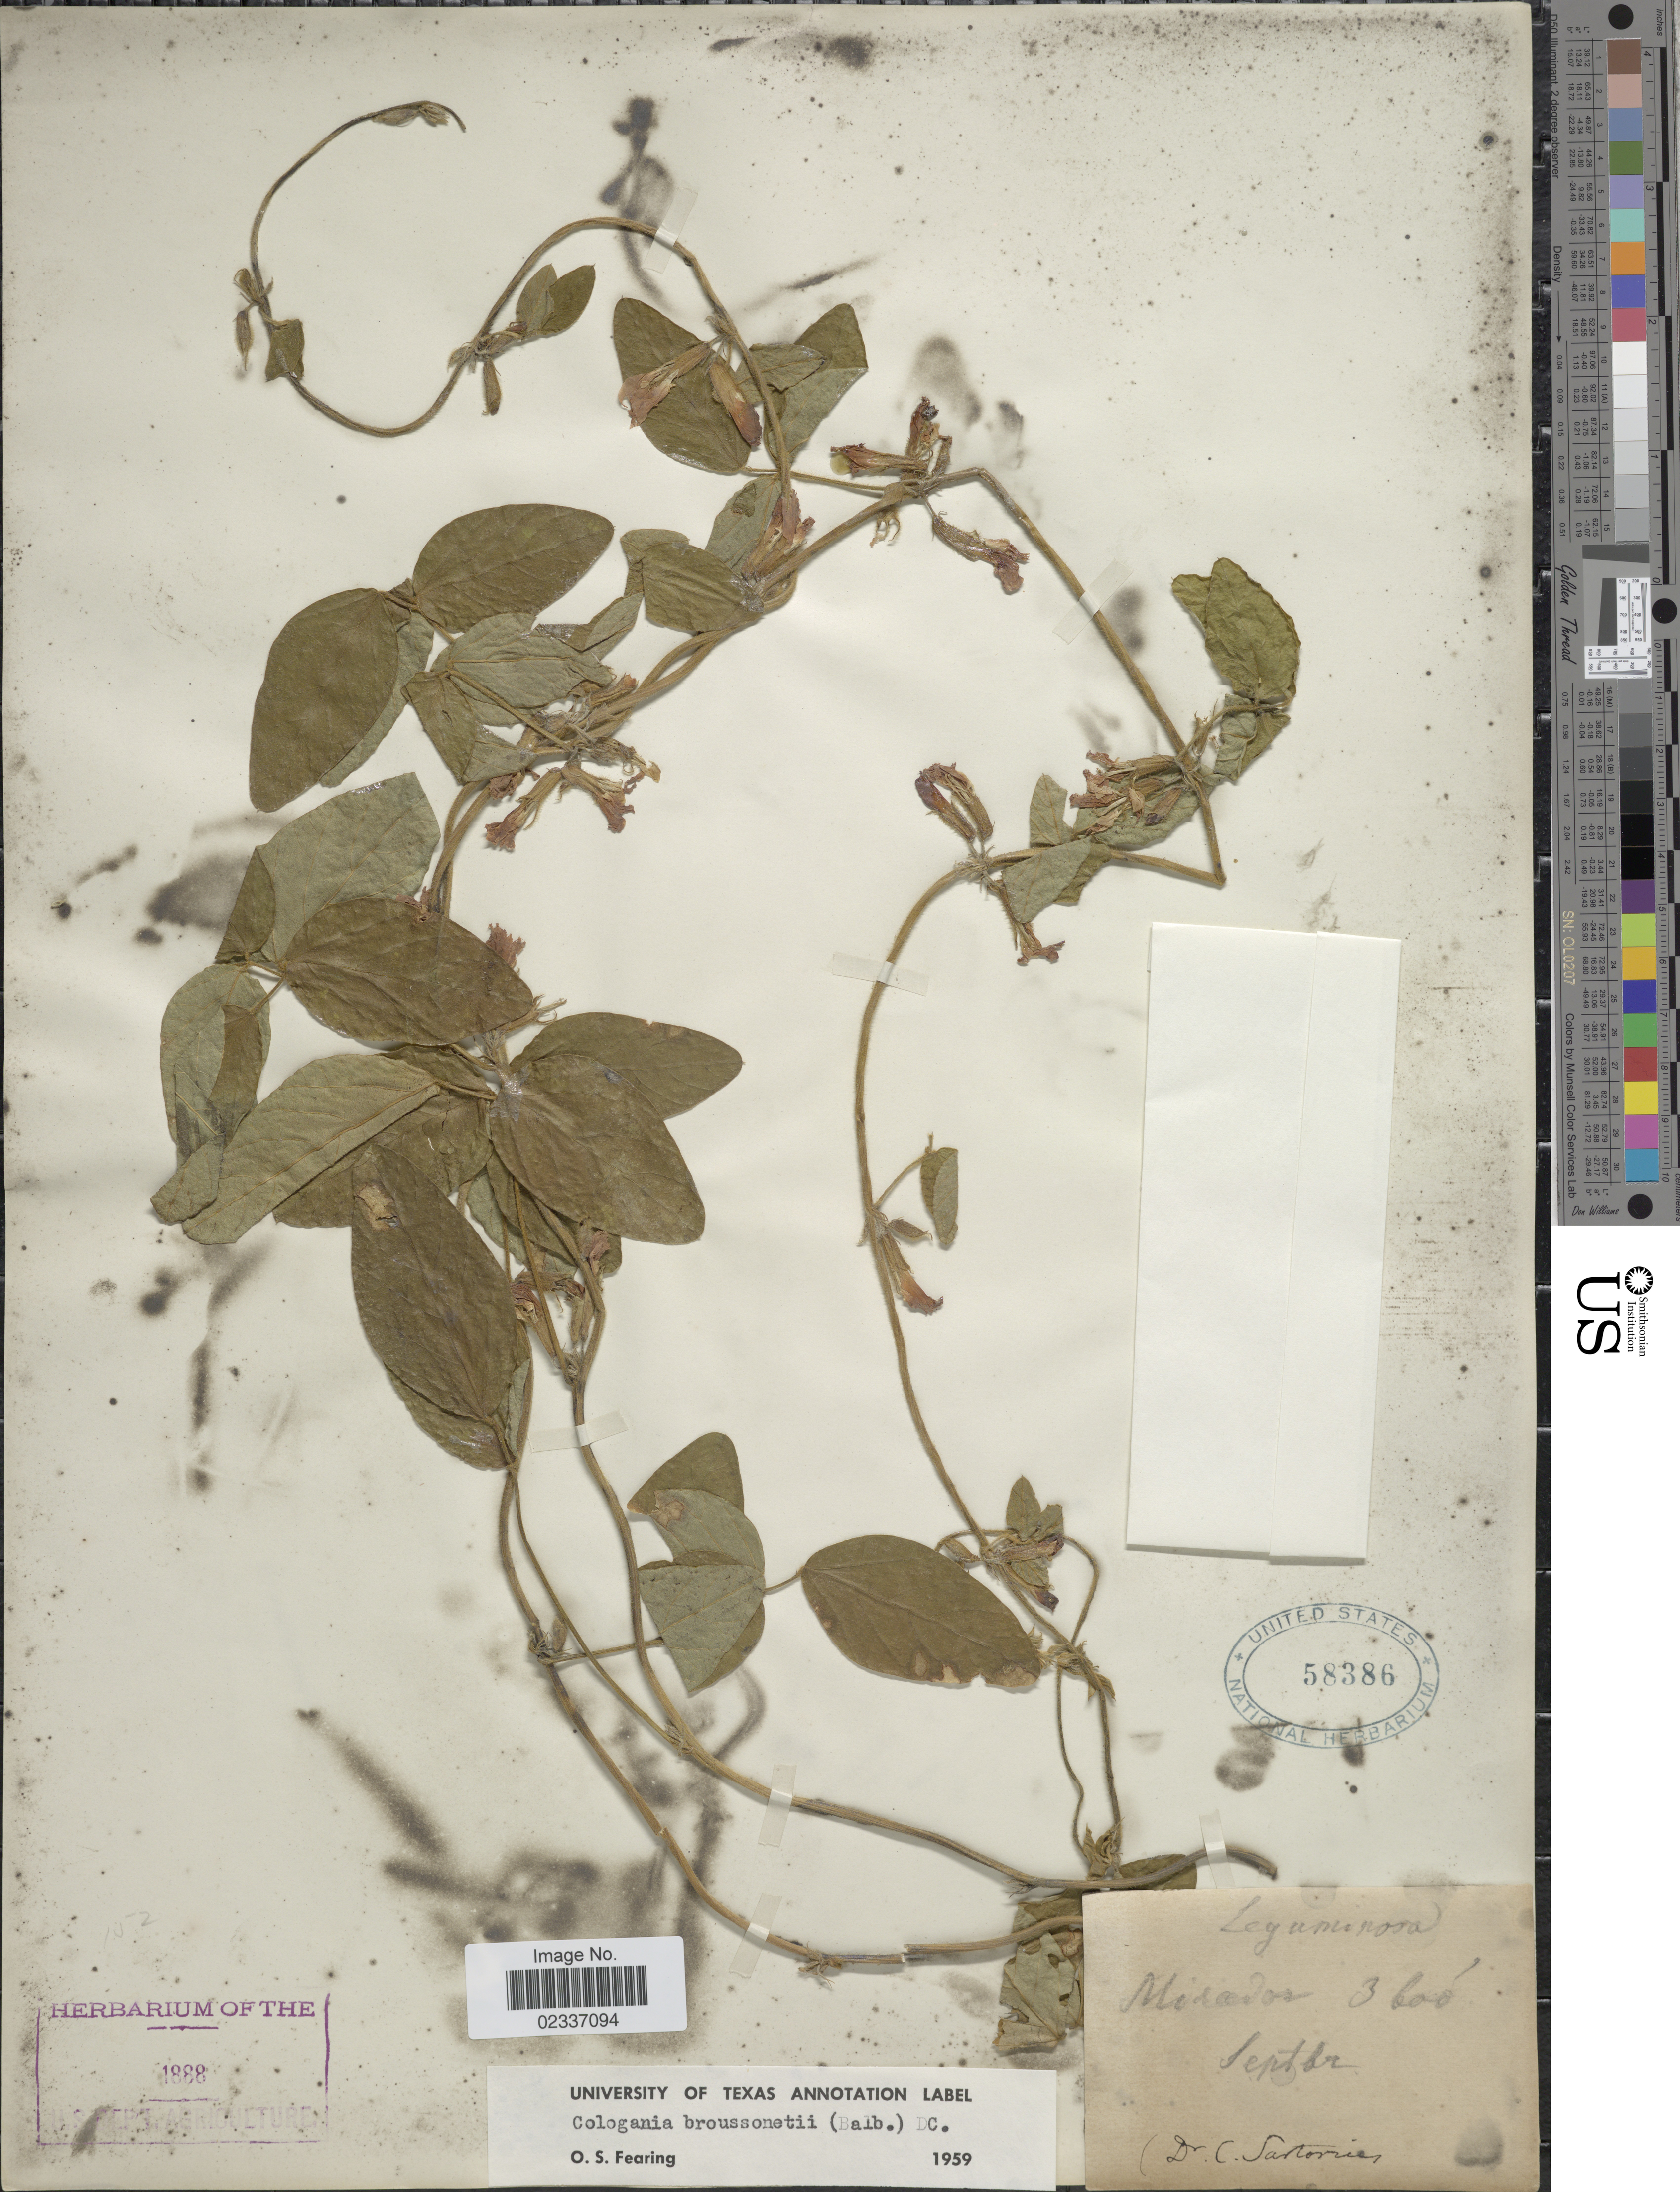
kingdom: Plantae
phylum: Tracheophyta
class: Magnoliopsida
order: Fabales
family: Fabaceae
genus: Cologania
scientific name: Cologania broussonetii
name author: (Balb.) DC.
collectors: C. Sartorius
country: Mexico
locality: Mirador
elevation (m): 1097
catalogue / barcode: US 58386